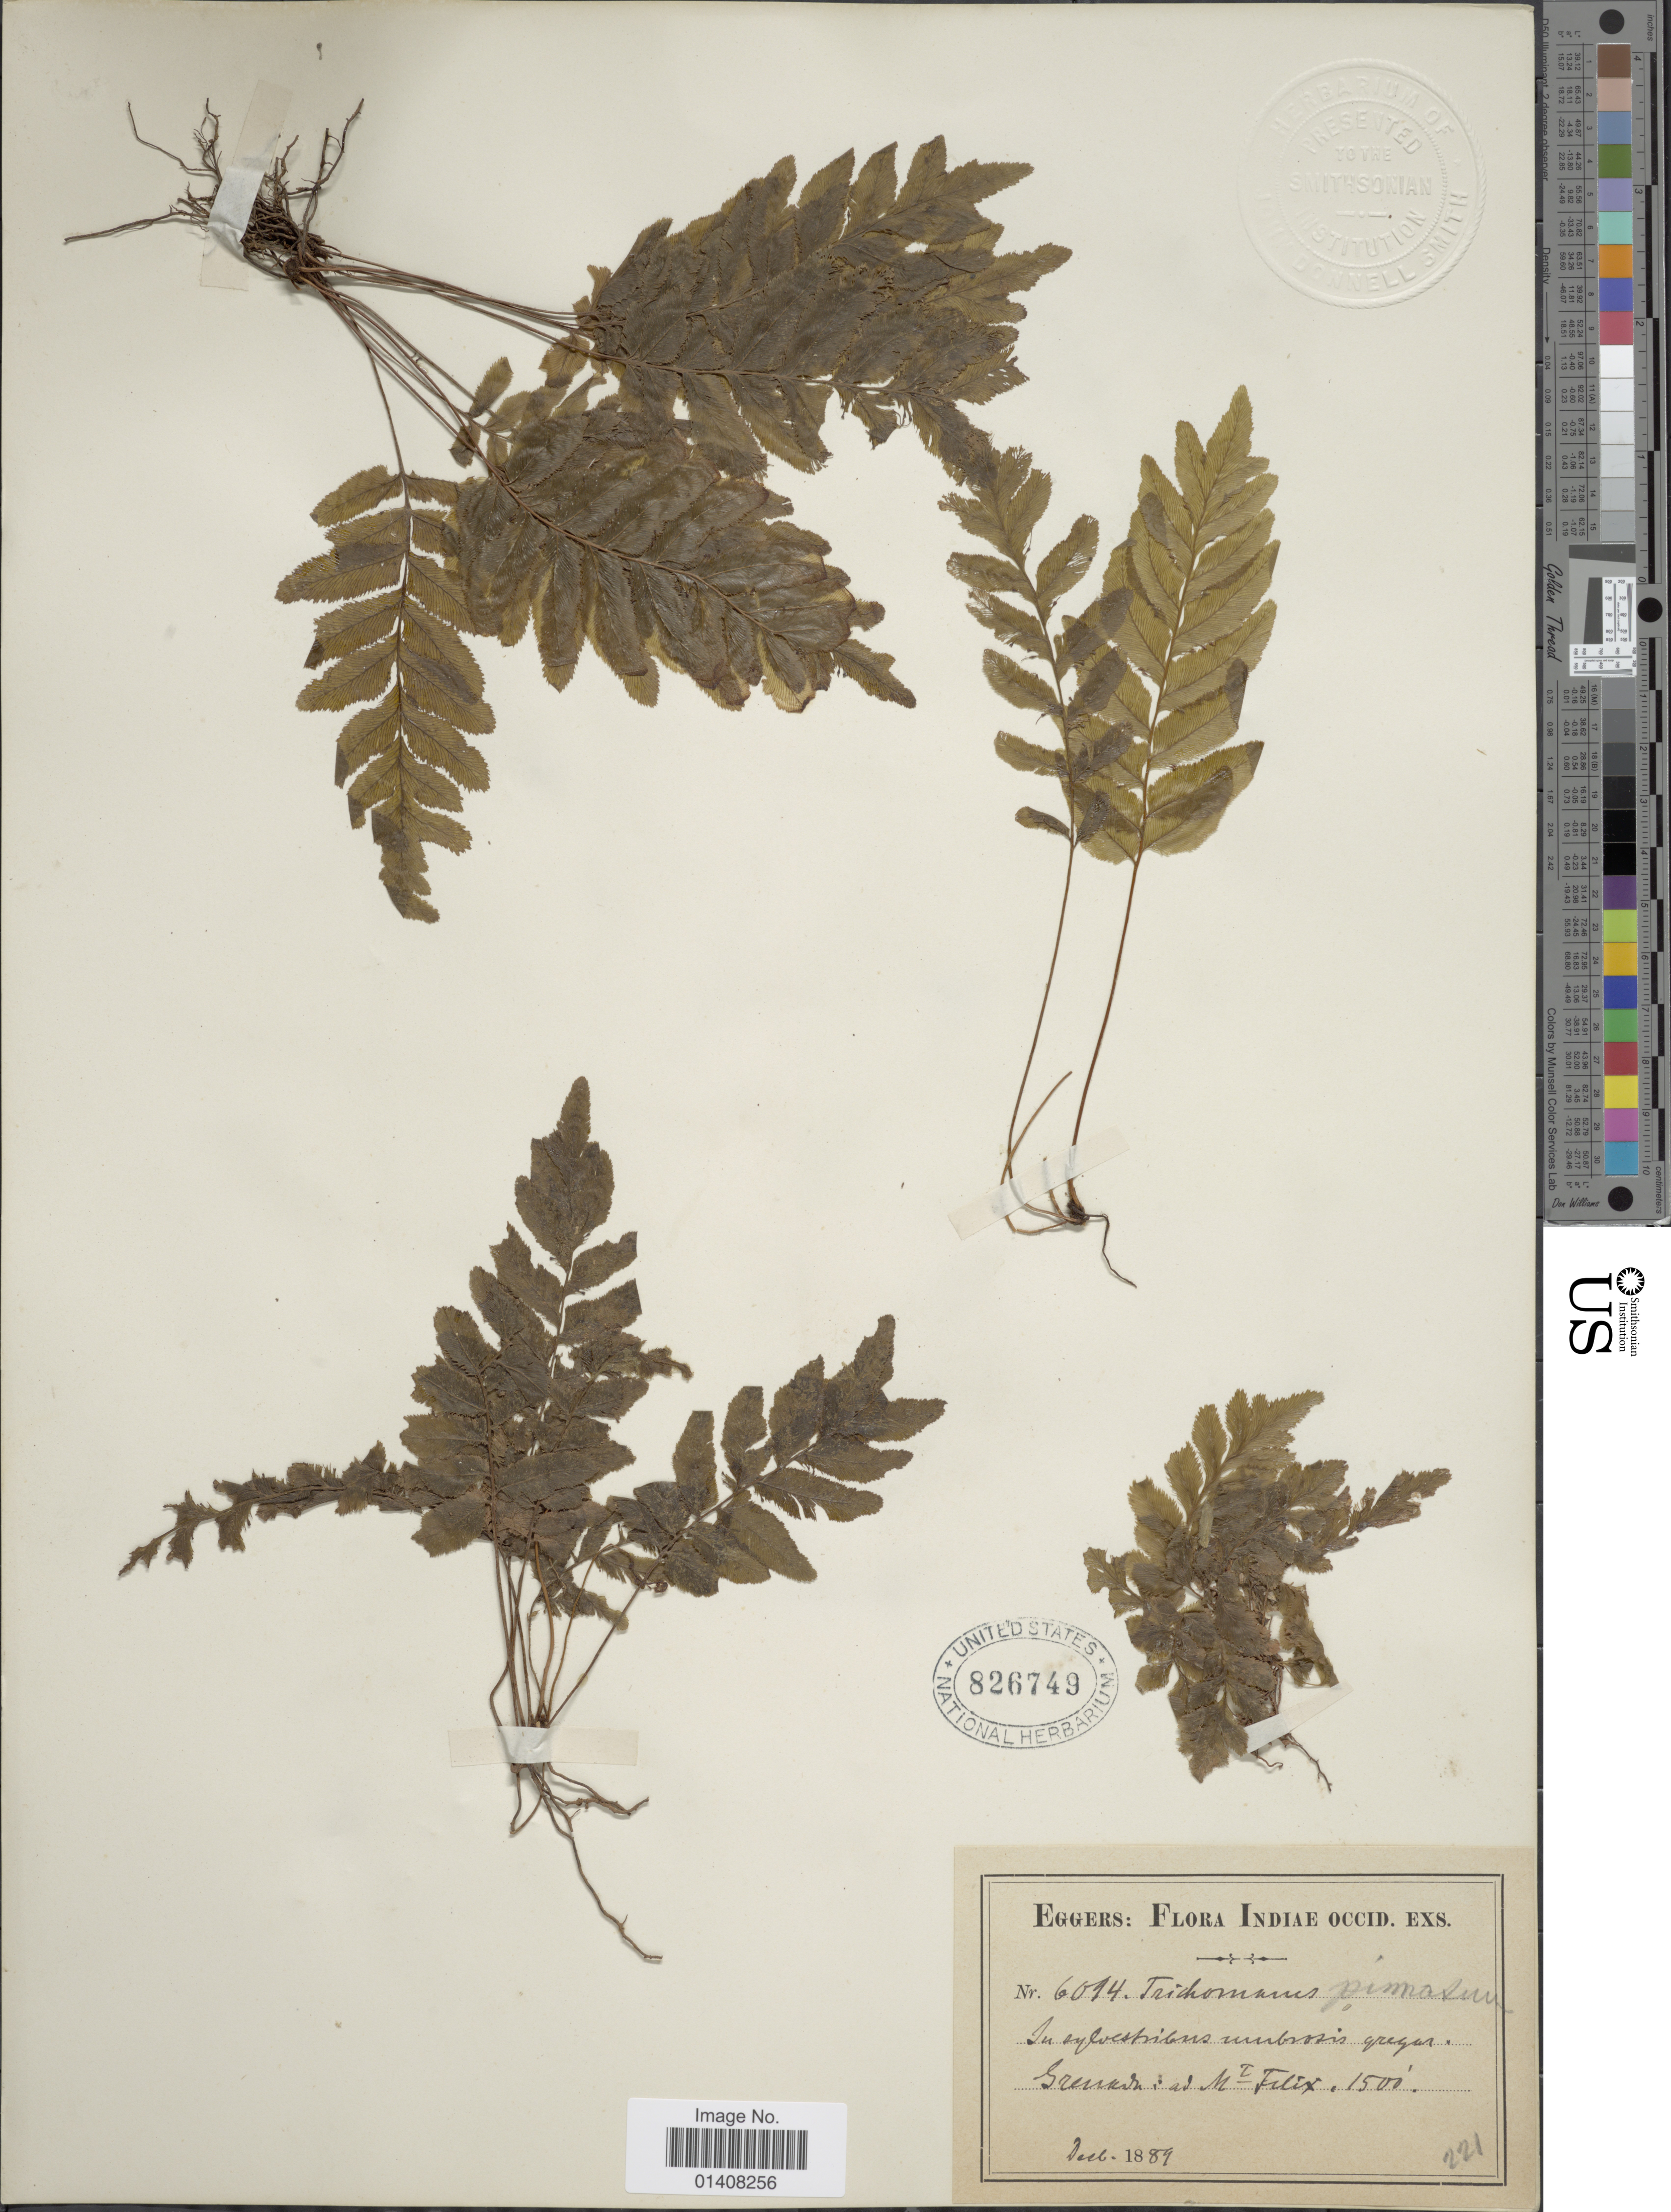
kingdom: Plantae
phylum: Tracheophyta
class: Polypodiopsida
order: Hymenophyllales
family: Hymenophyllaceae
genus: Trichomanes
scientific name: Trichomanes pinnatum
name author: Hedw.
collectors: -. Eggers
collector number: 6094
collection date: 1889-12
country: Grenada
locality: In sylvestribus umbrosis gregar, Grenada: ad Mt Felix.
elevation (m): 457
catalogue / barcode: US 826749